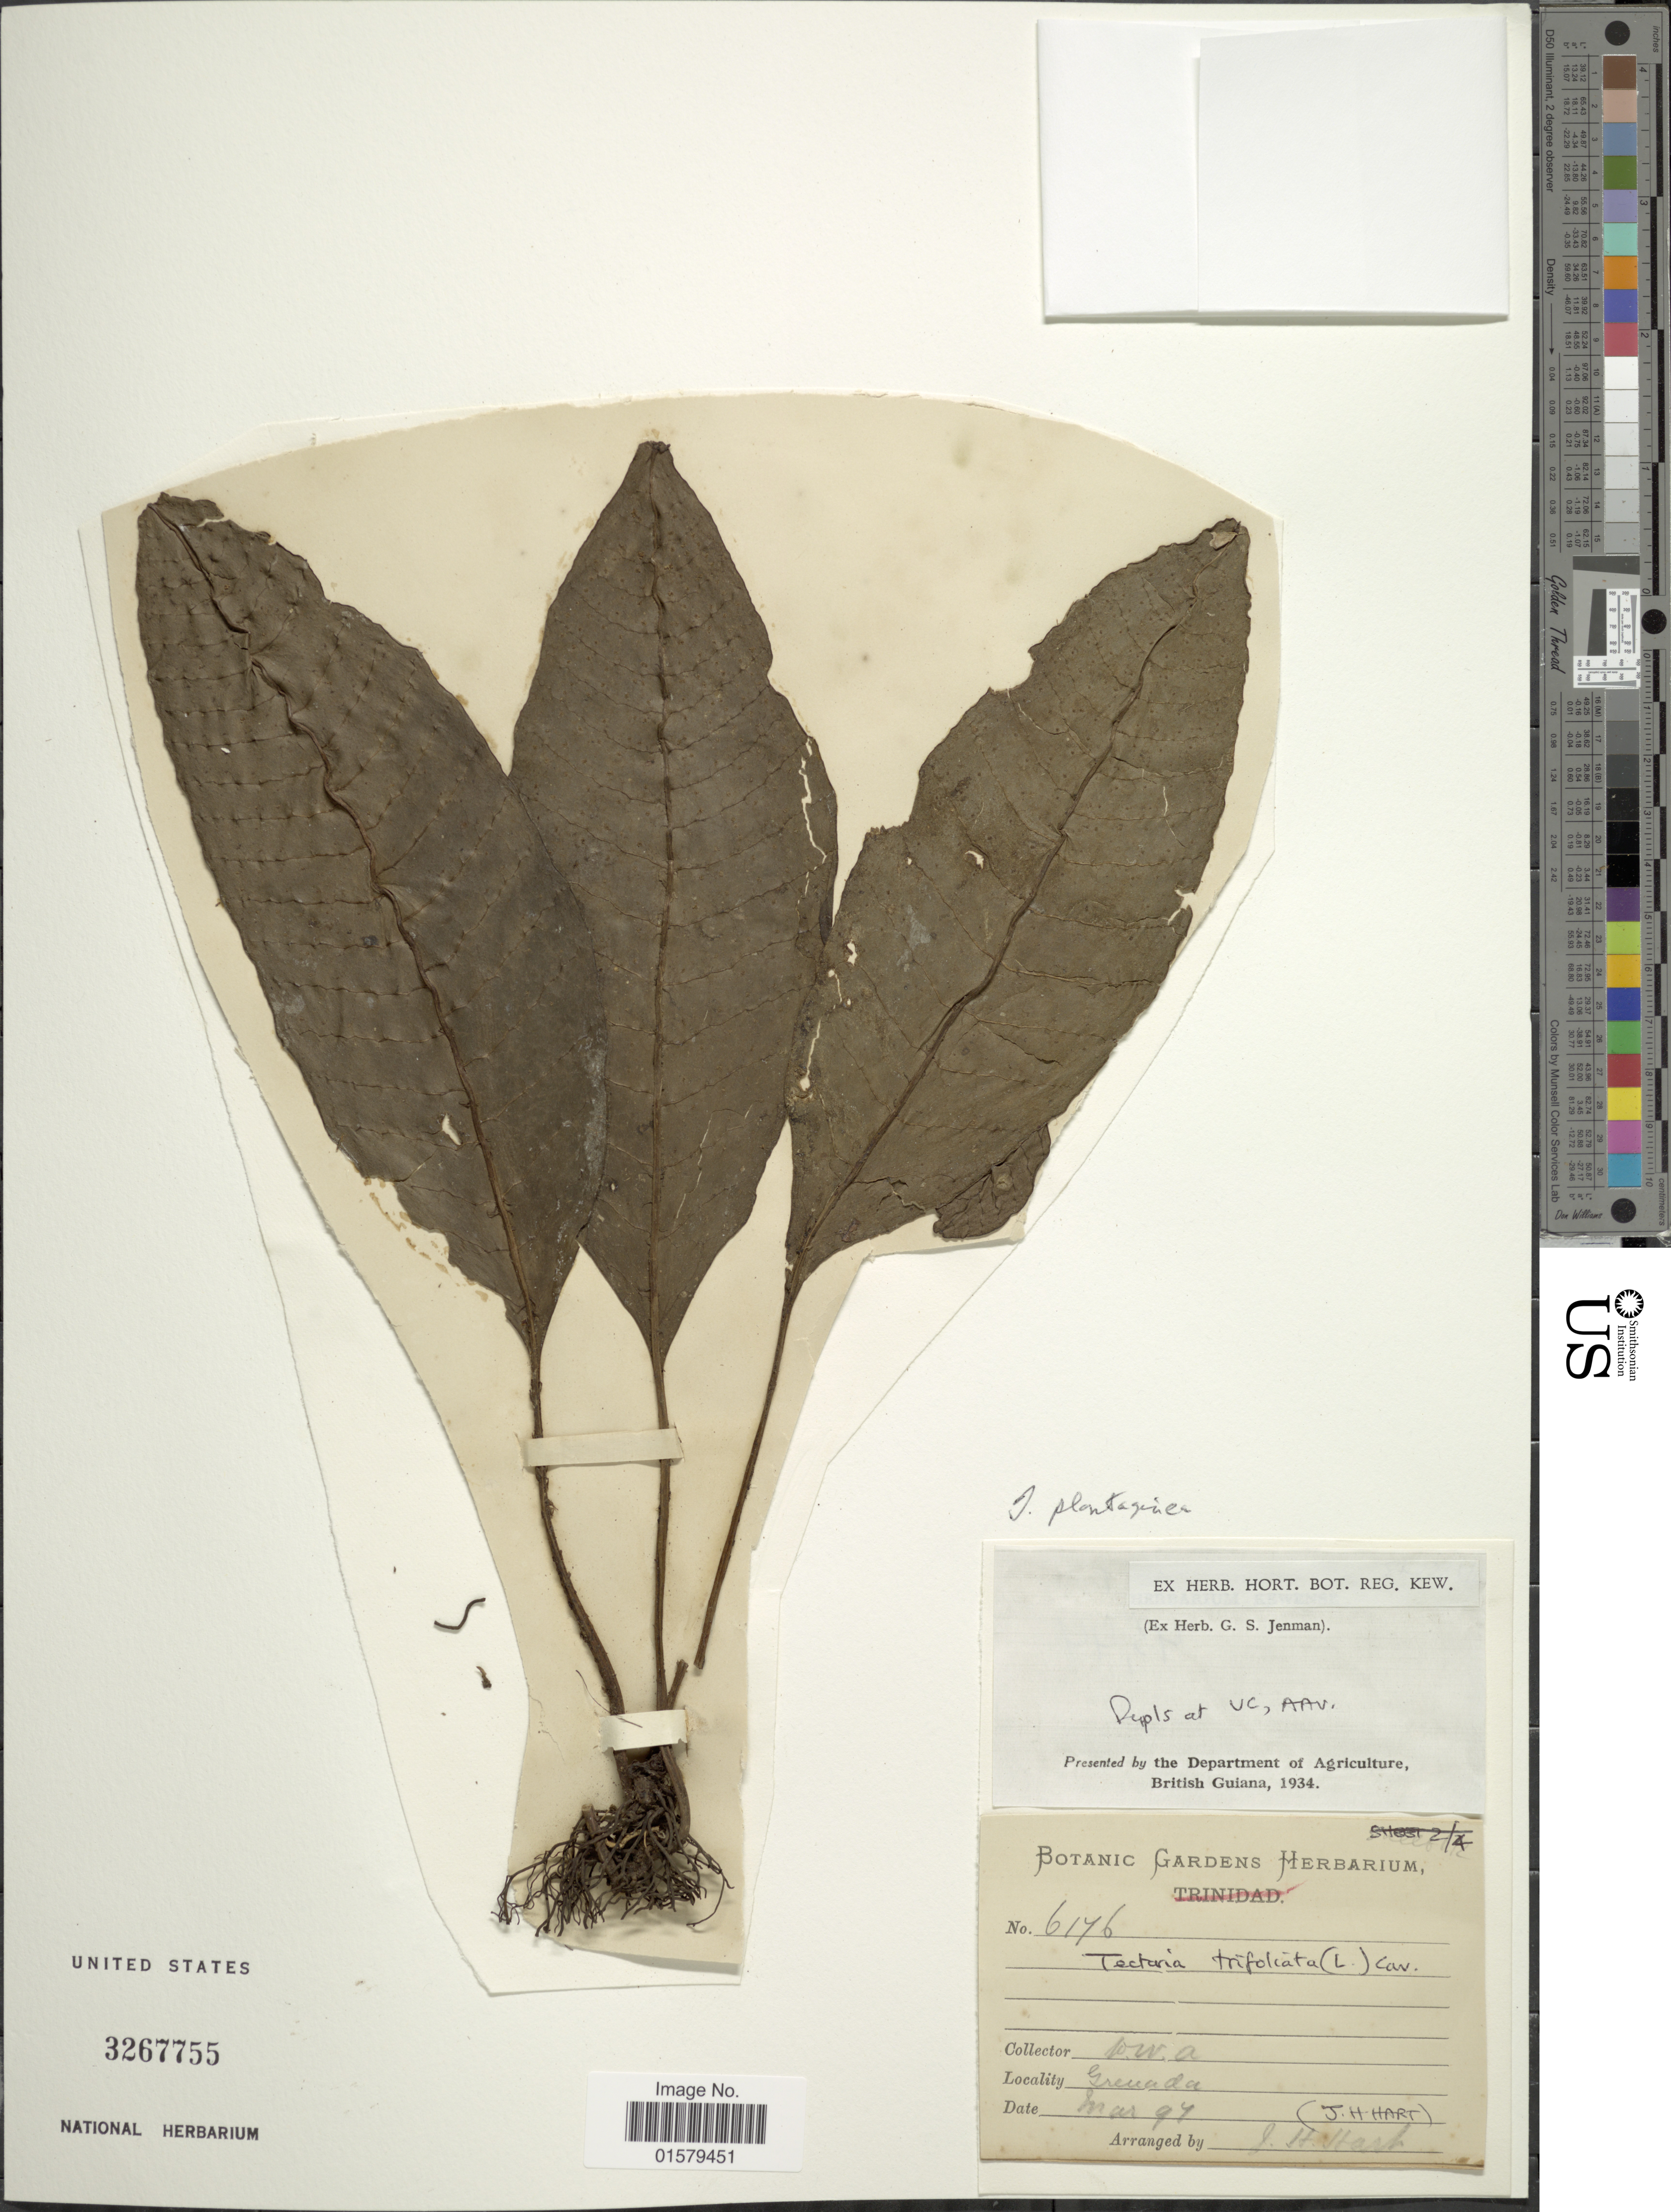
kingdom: Plantae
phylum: Tracheophyta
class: Polypodiopsida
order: Polypodiales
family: Tectariaceae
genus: Tectaria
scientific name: Tectaria plantaginea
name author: (Jacq.) Maxon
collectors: W. W. A.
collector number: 6176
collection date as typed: Transcribed d/m/y: /3/97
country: Grenada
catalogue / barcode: US 3267755